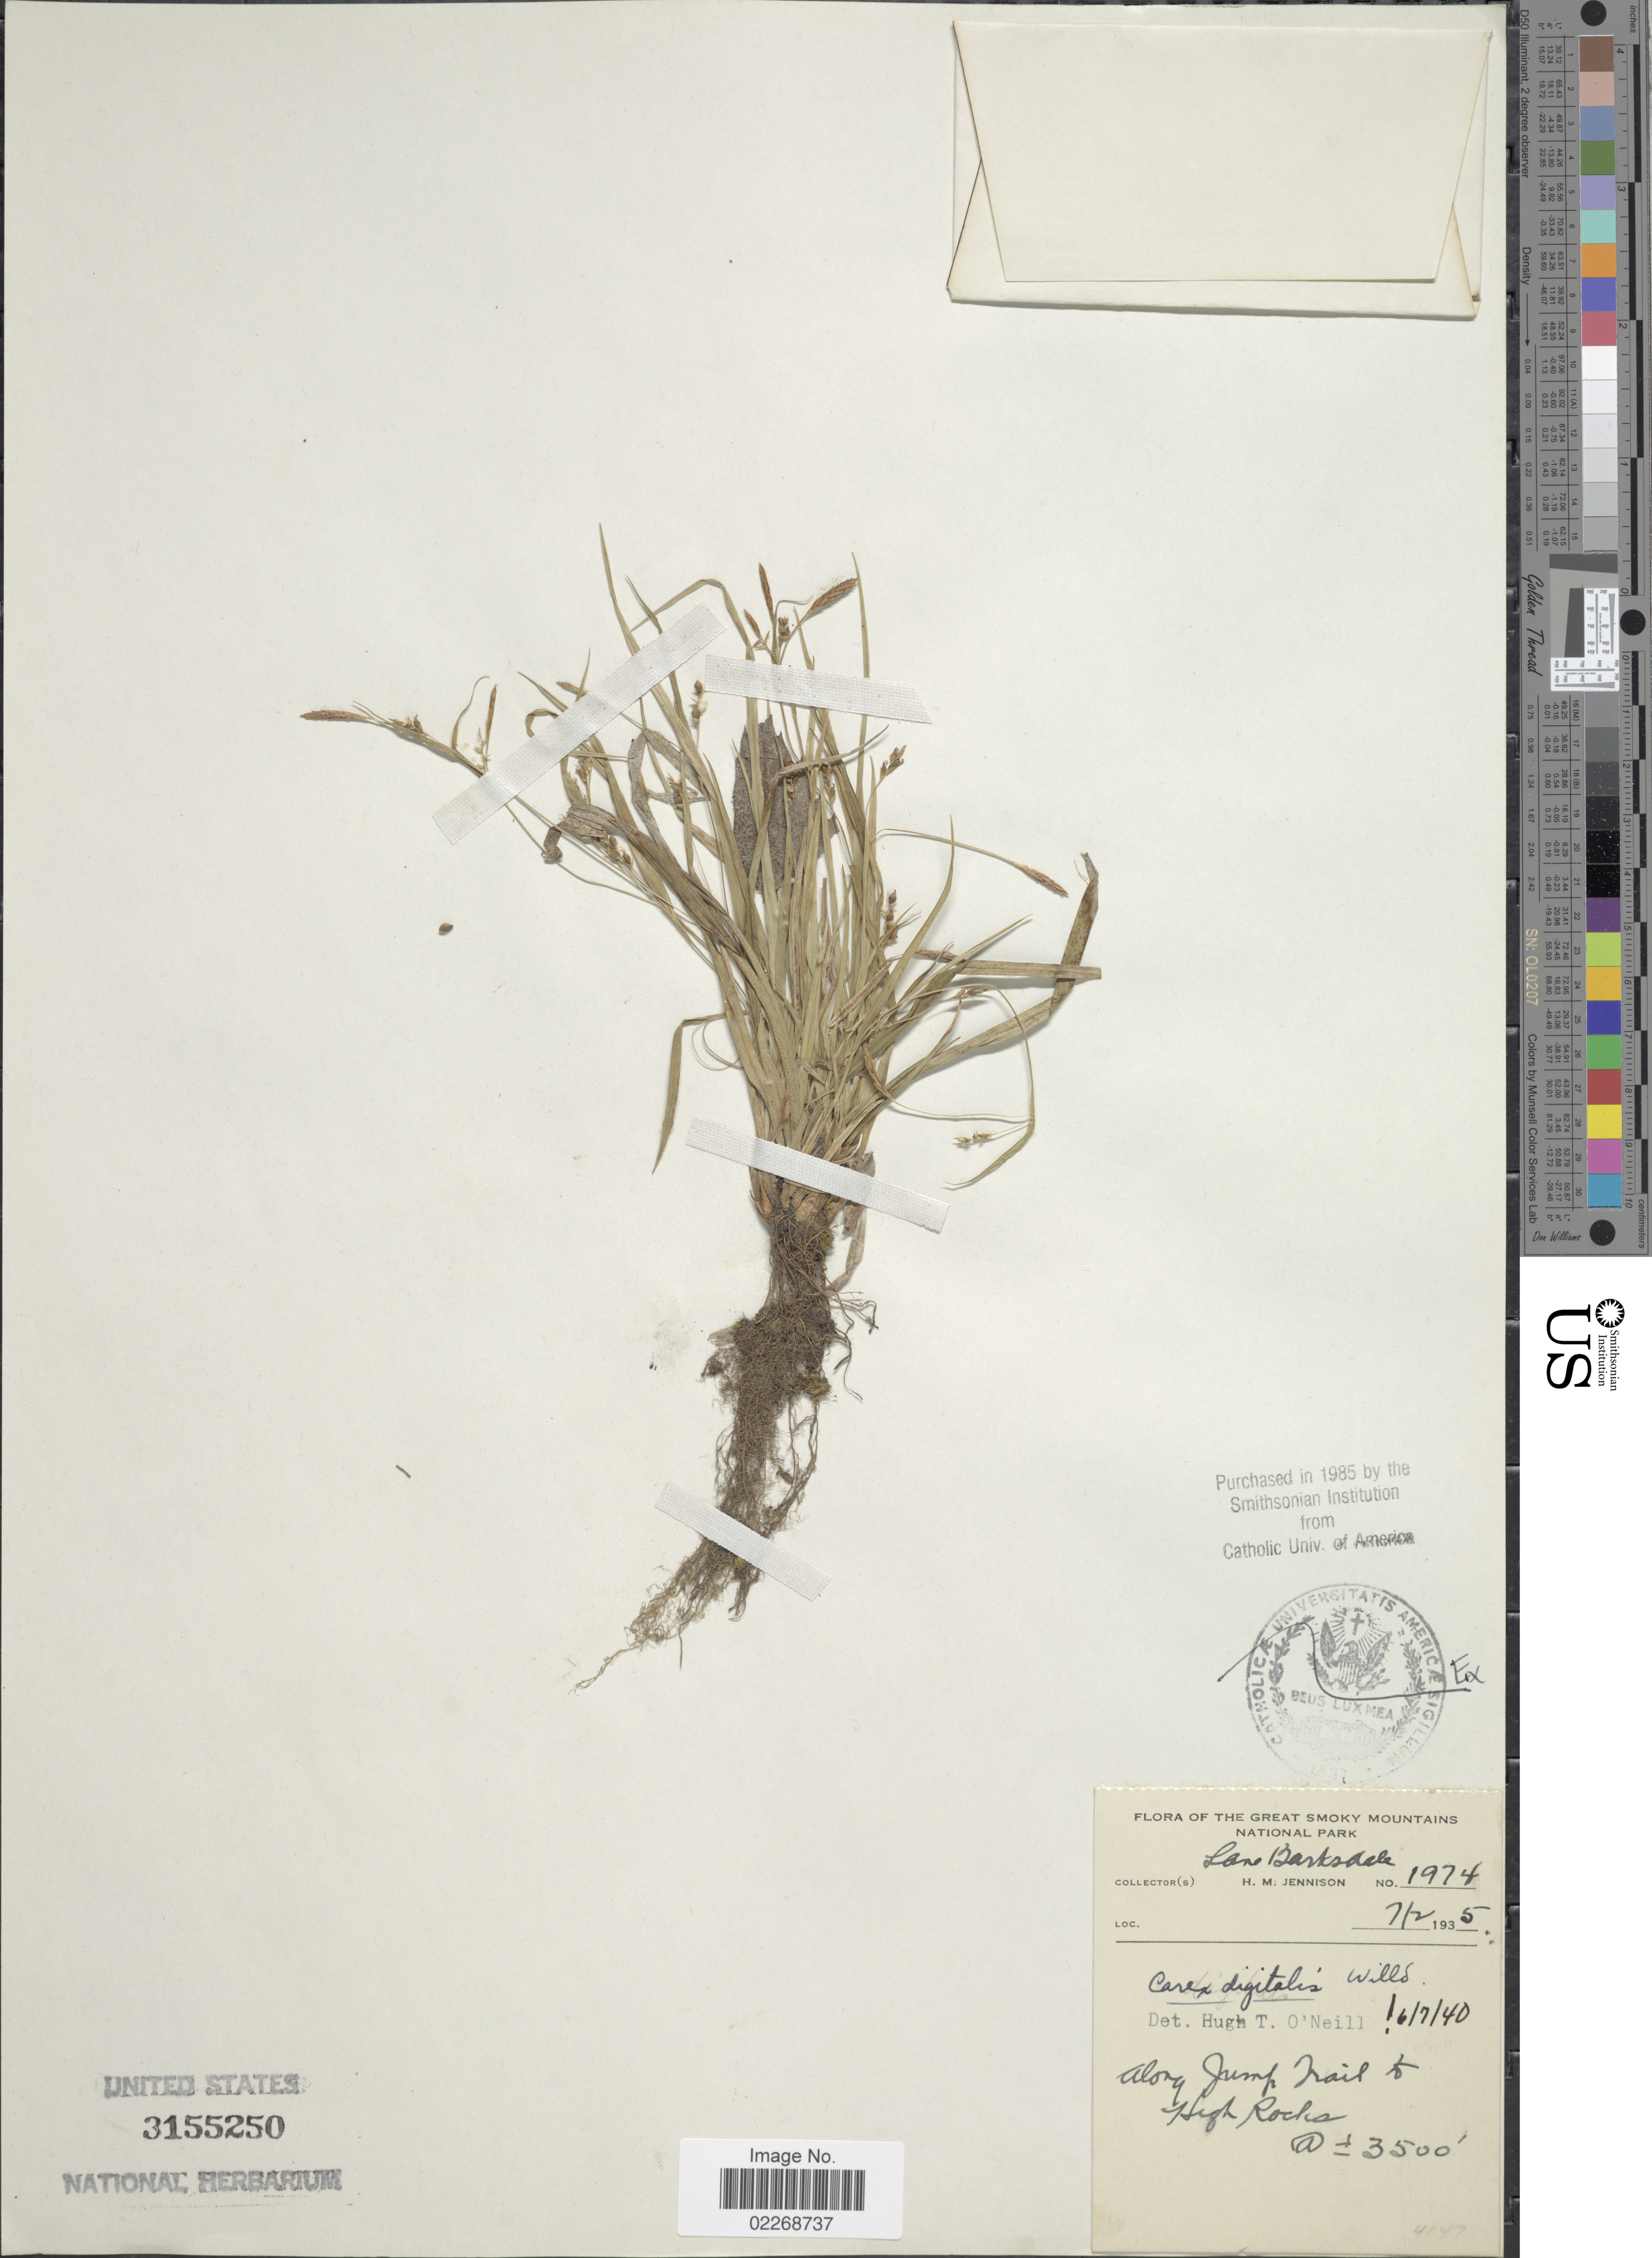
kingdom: Plantae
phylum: Tracheophyta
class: Liliopsida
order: Poales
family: Cyperaceae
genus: Carex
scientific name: Carex digitalis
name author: Willd.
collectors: H. Jennison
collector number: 1974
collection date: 1935-07-02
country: United States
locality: Great Smoky Mountains National Park. lane Barksdale. Along Jump Trail of High Rocks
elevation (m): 1067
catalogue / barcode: US 3155250